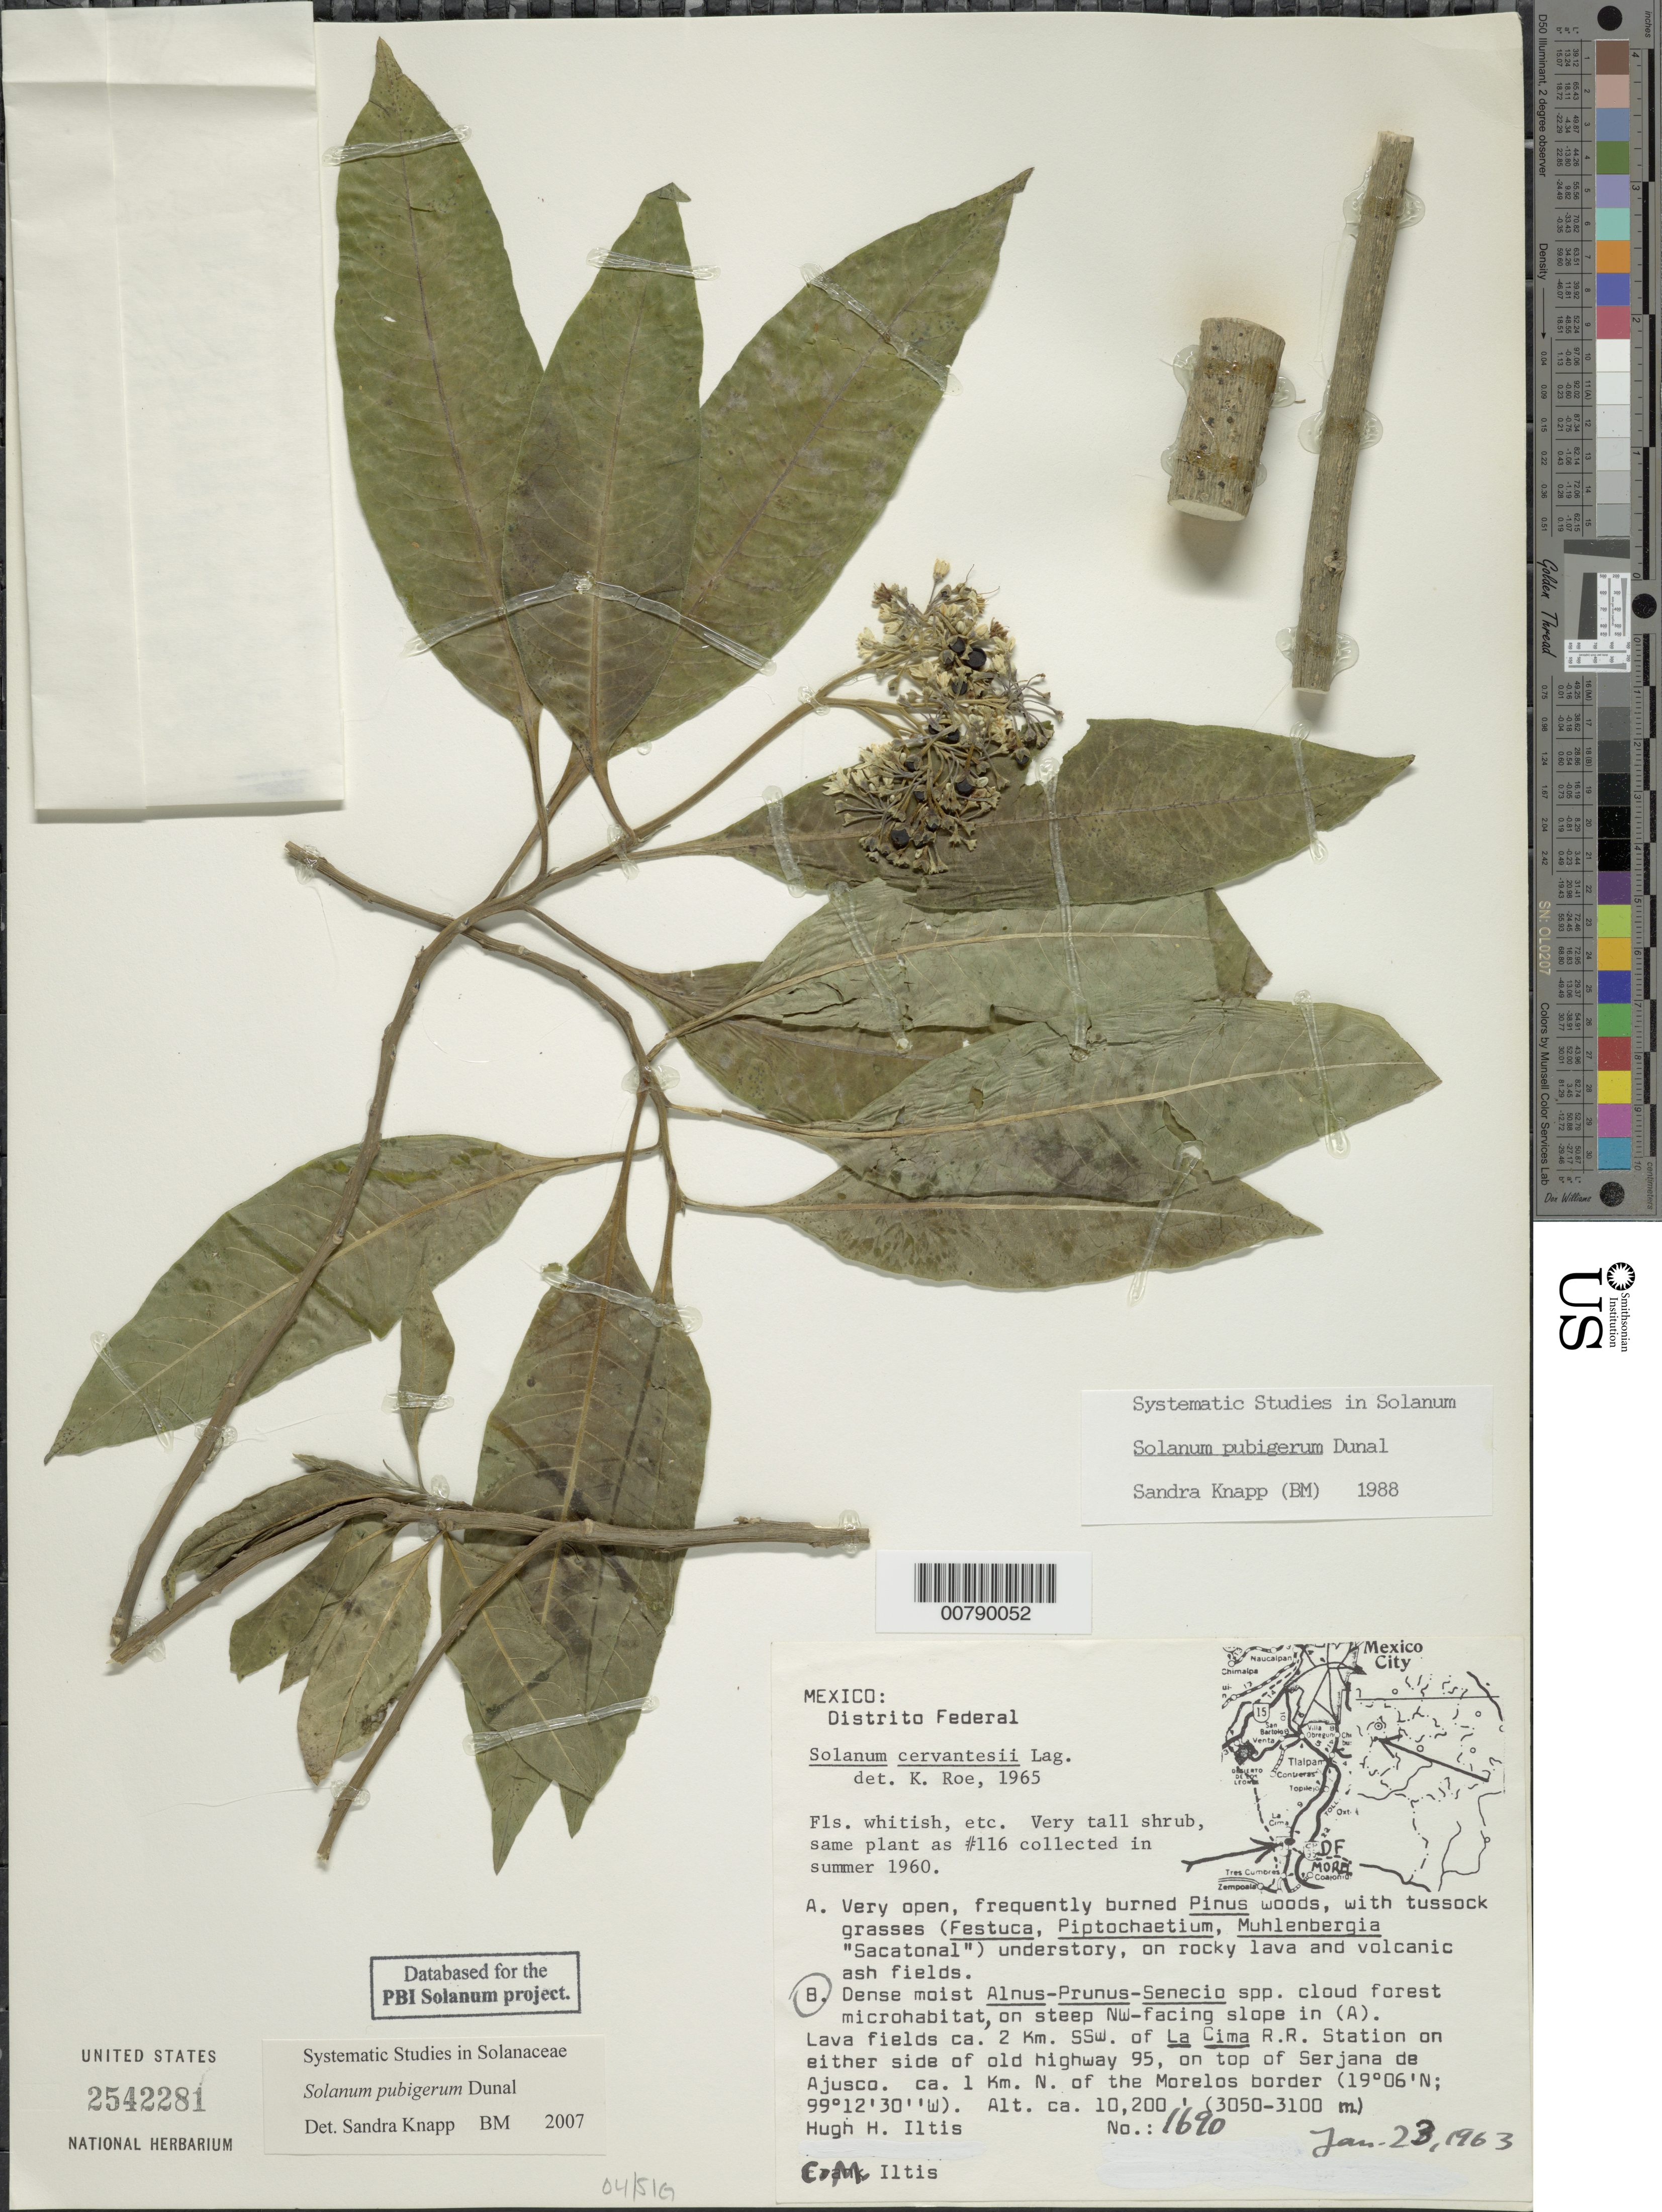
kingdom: Plantae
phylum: Tracheophyta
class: Magnoliopsida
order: Solanales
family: Solanaceae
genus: Solanum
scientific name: Solanum pubigerum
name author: Dunal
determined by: Knapp, S. D.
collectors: H. H. Iltis & C. M Iltis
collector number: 1690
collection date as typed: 23 Jan 1963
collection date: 1963-01-23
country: Mexico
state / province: México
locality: Lava fields ca. 2km SSW of La Cima. R.R. station on either side of old highway 95, on top of Serjana de Ajuxco. ca. 1km N of the Morelos border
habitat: Dense moist Alnus-Prunus-Senecio spp. Cloud forest microhabitat, on steep NW-facing slope within open frequently burned Pinus woods.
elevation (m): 3050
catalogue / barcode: US 2542281